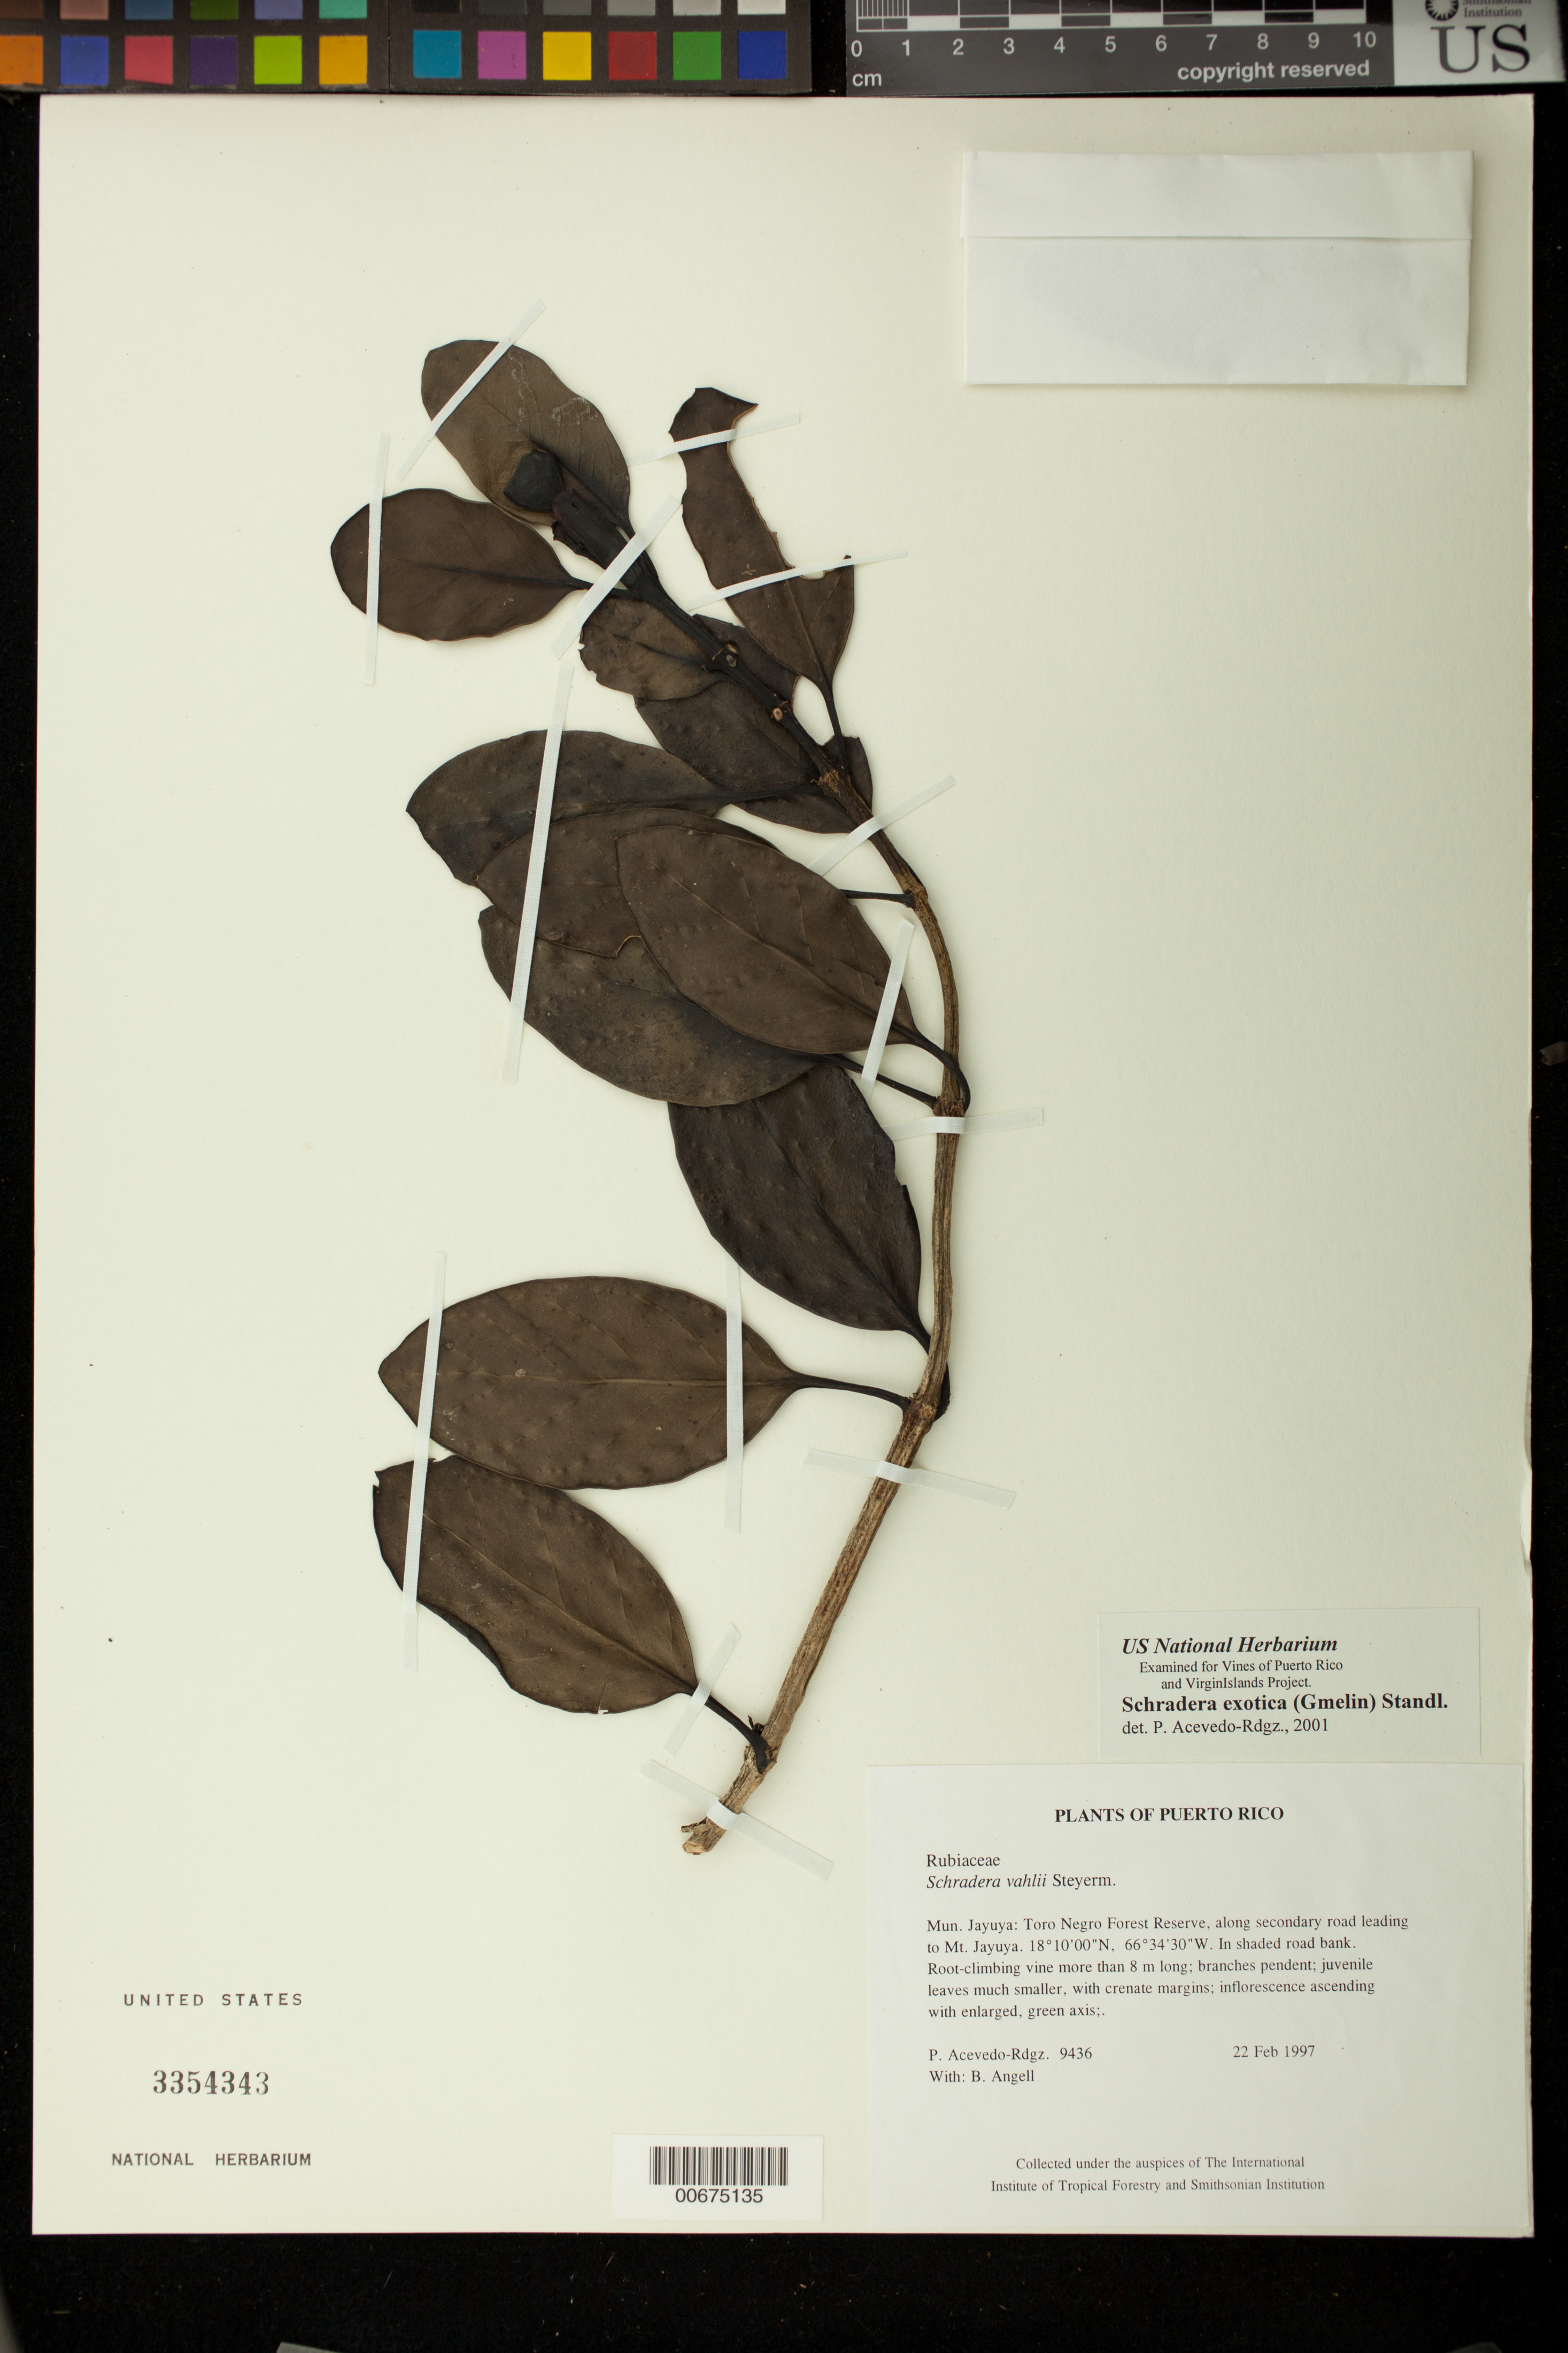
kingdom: Plantae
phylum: Tracheophyta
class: Magnoliopsida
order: Gentianales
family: Rubiaceae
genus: Schradera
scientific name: Schradera exotica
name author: (J.F. Gmel.) Standl.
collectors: P. Acevedo-Rodr. & Bobbi Angell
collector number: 9436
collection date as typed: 22 Feb 1997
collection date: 1997-02-22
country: Puerto Rico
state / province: Jayuya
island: Puerto Rico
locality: Jayuya: Toro Negro Forest Reserve, along secondary road leading to Mt. Jayuya.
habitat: In shaded road bank.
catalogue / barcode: US 3354343